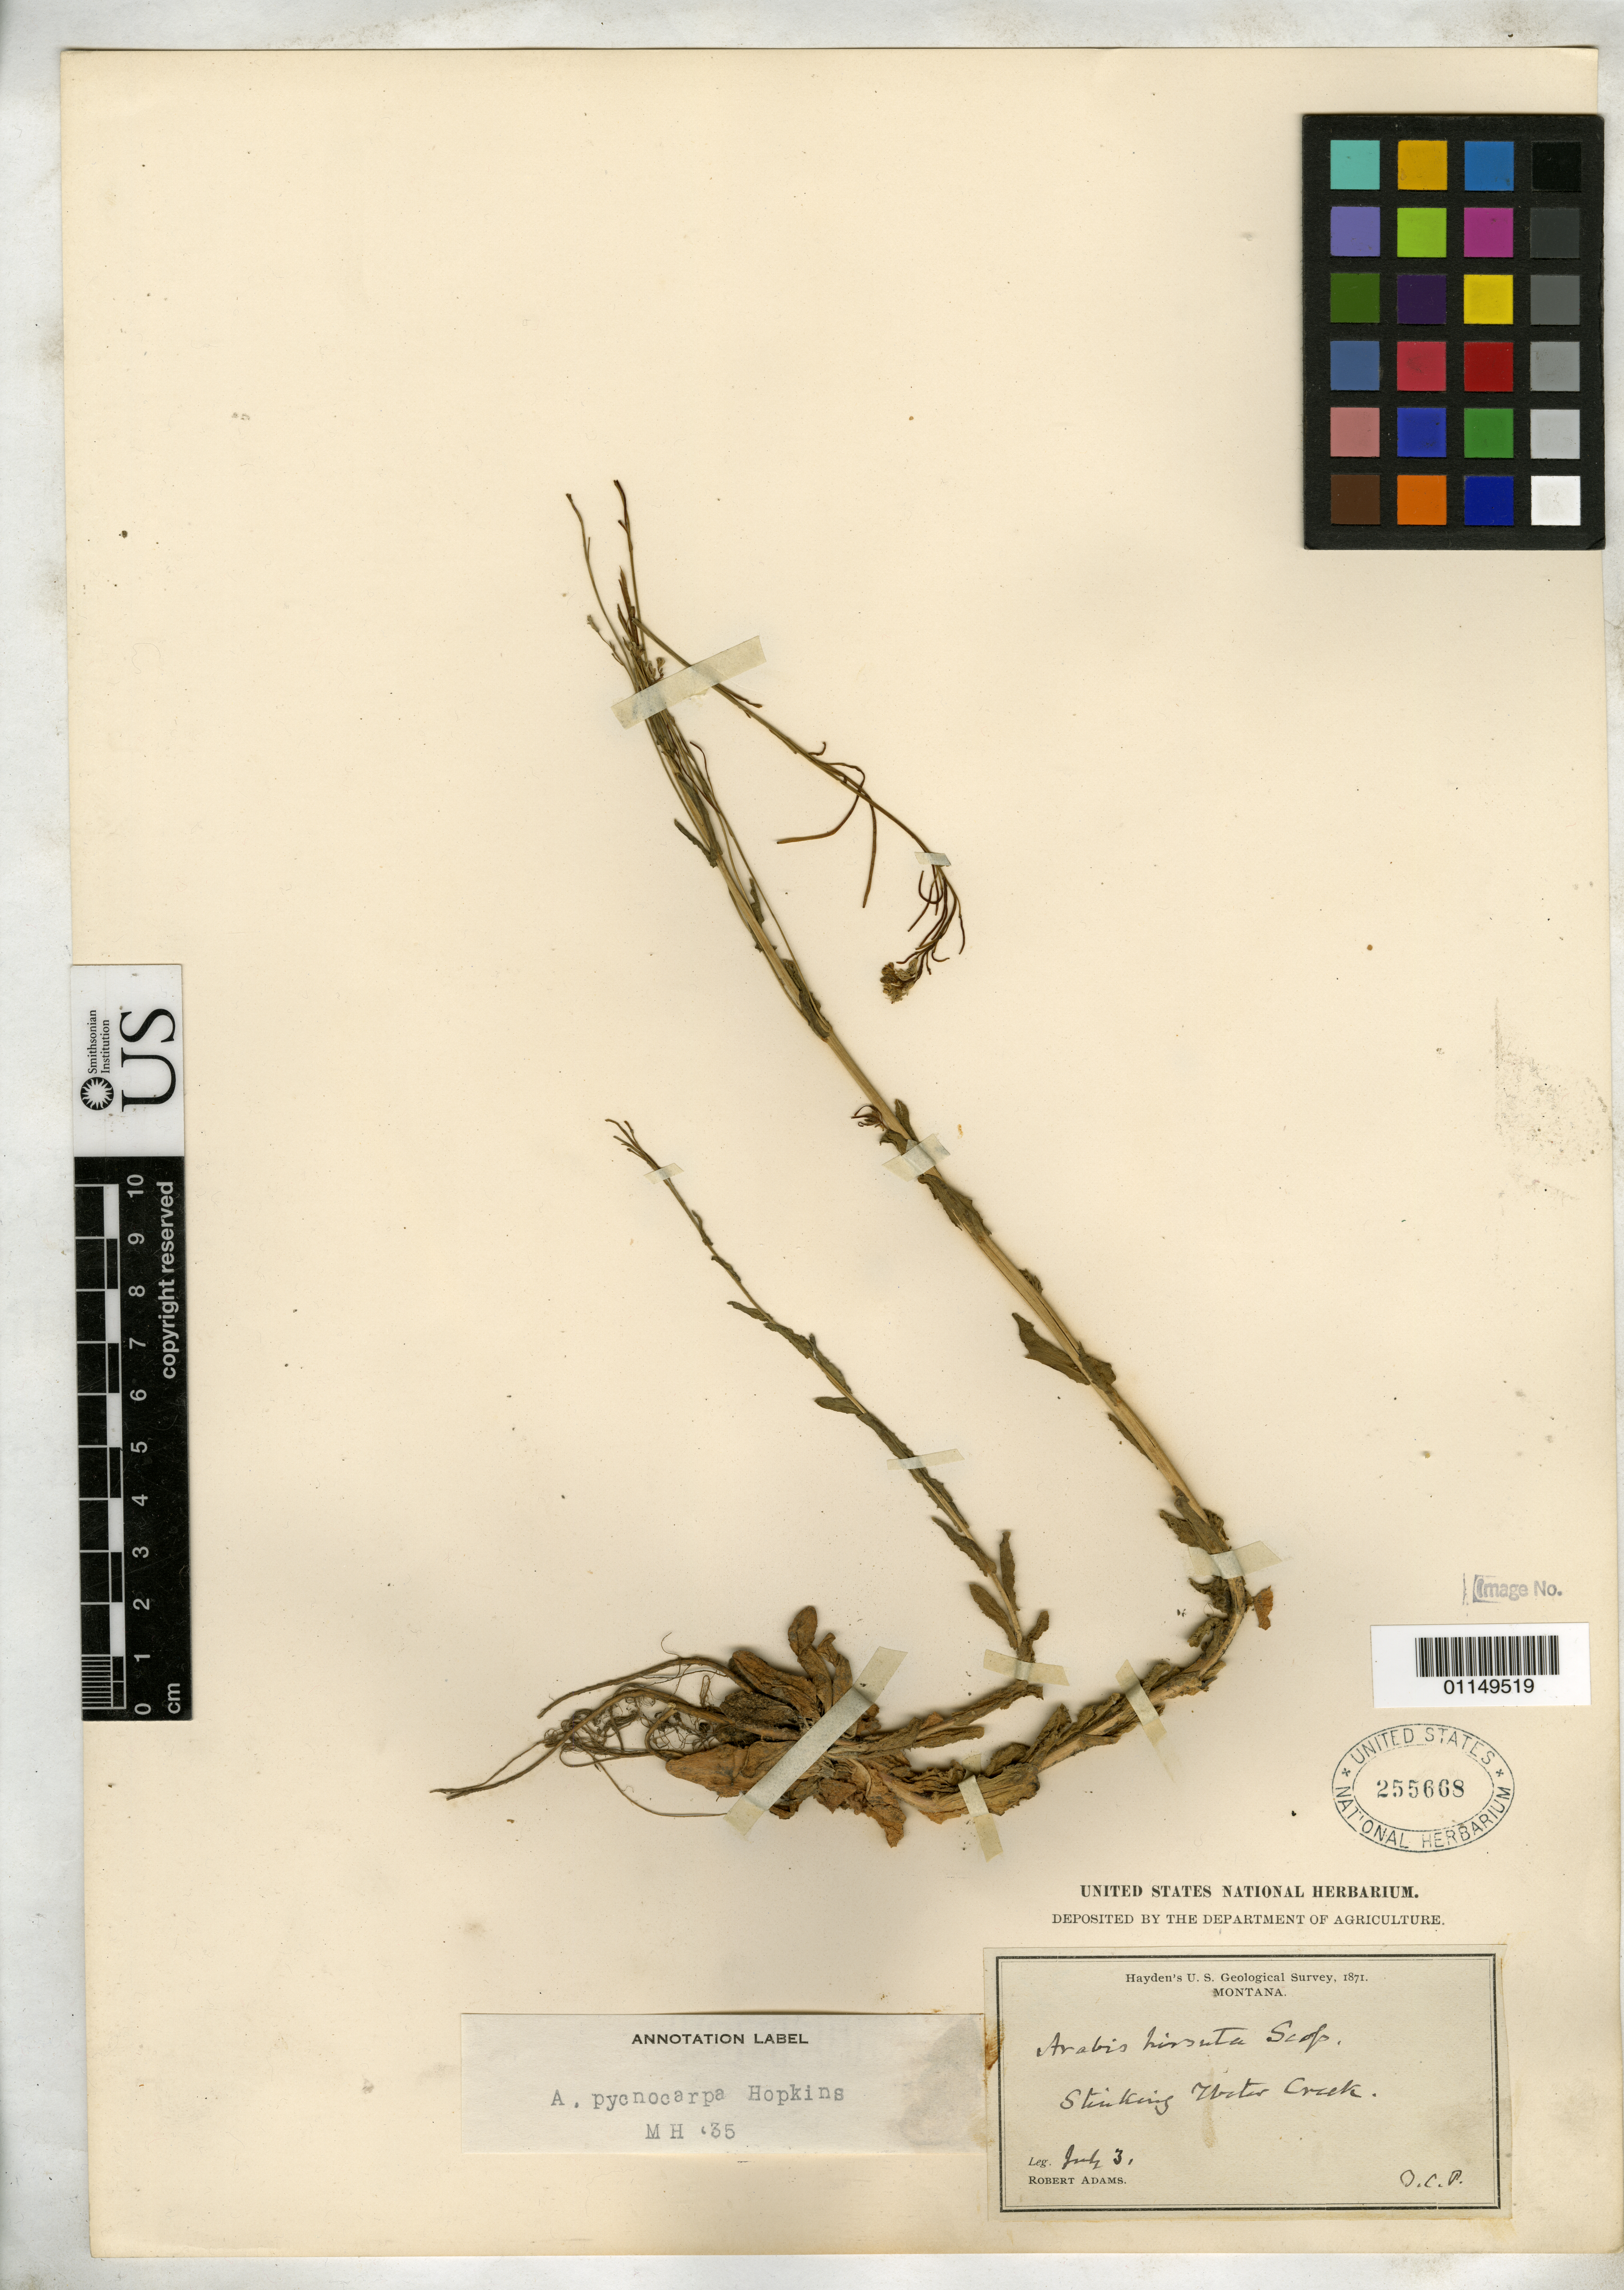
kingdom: Plantae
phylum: Tracheophyta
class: Magnoliopsida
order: Brassicales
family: Brassicaceae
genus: Arabis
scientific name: Arabis hirsuta var. pycnocarpa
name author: M. Hopkins & Rollins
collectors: R. Adams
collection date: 1871-07-03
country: United States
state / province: Montana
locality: Stinking Water Creek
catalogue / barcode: US 255668